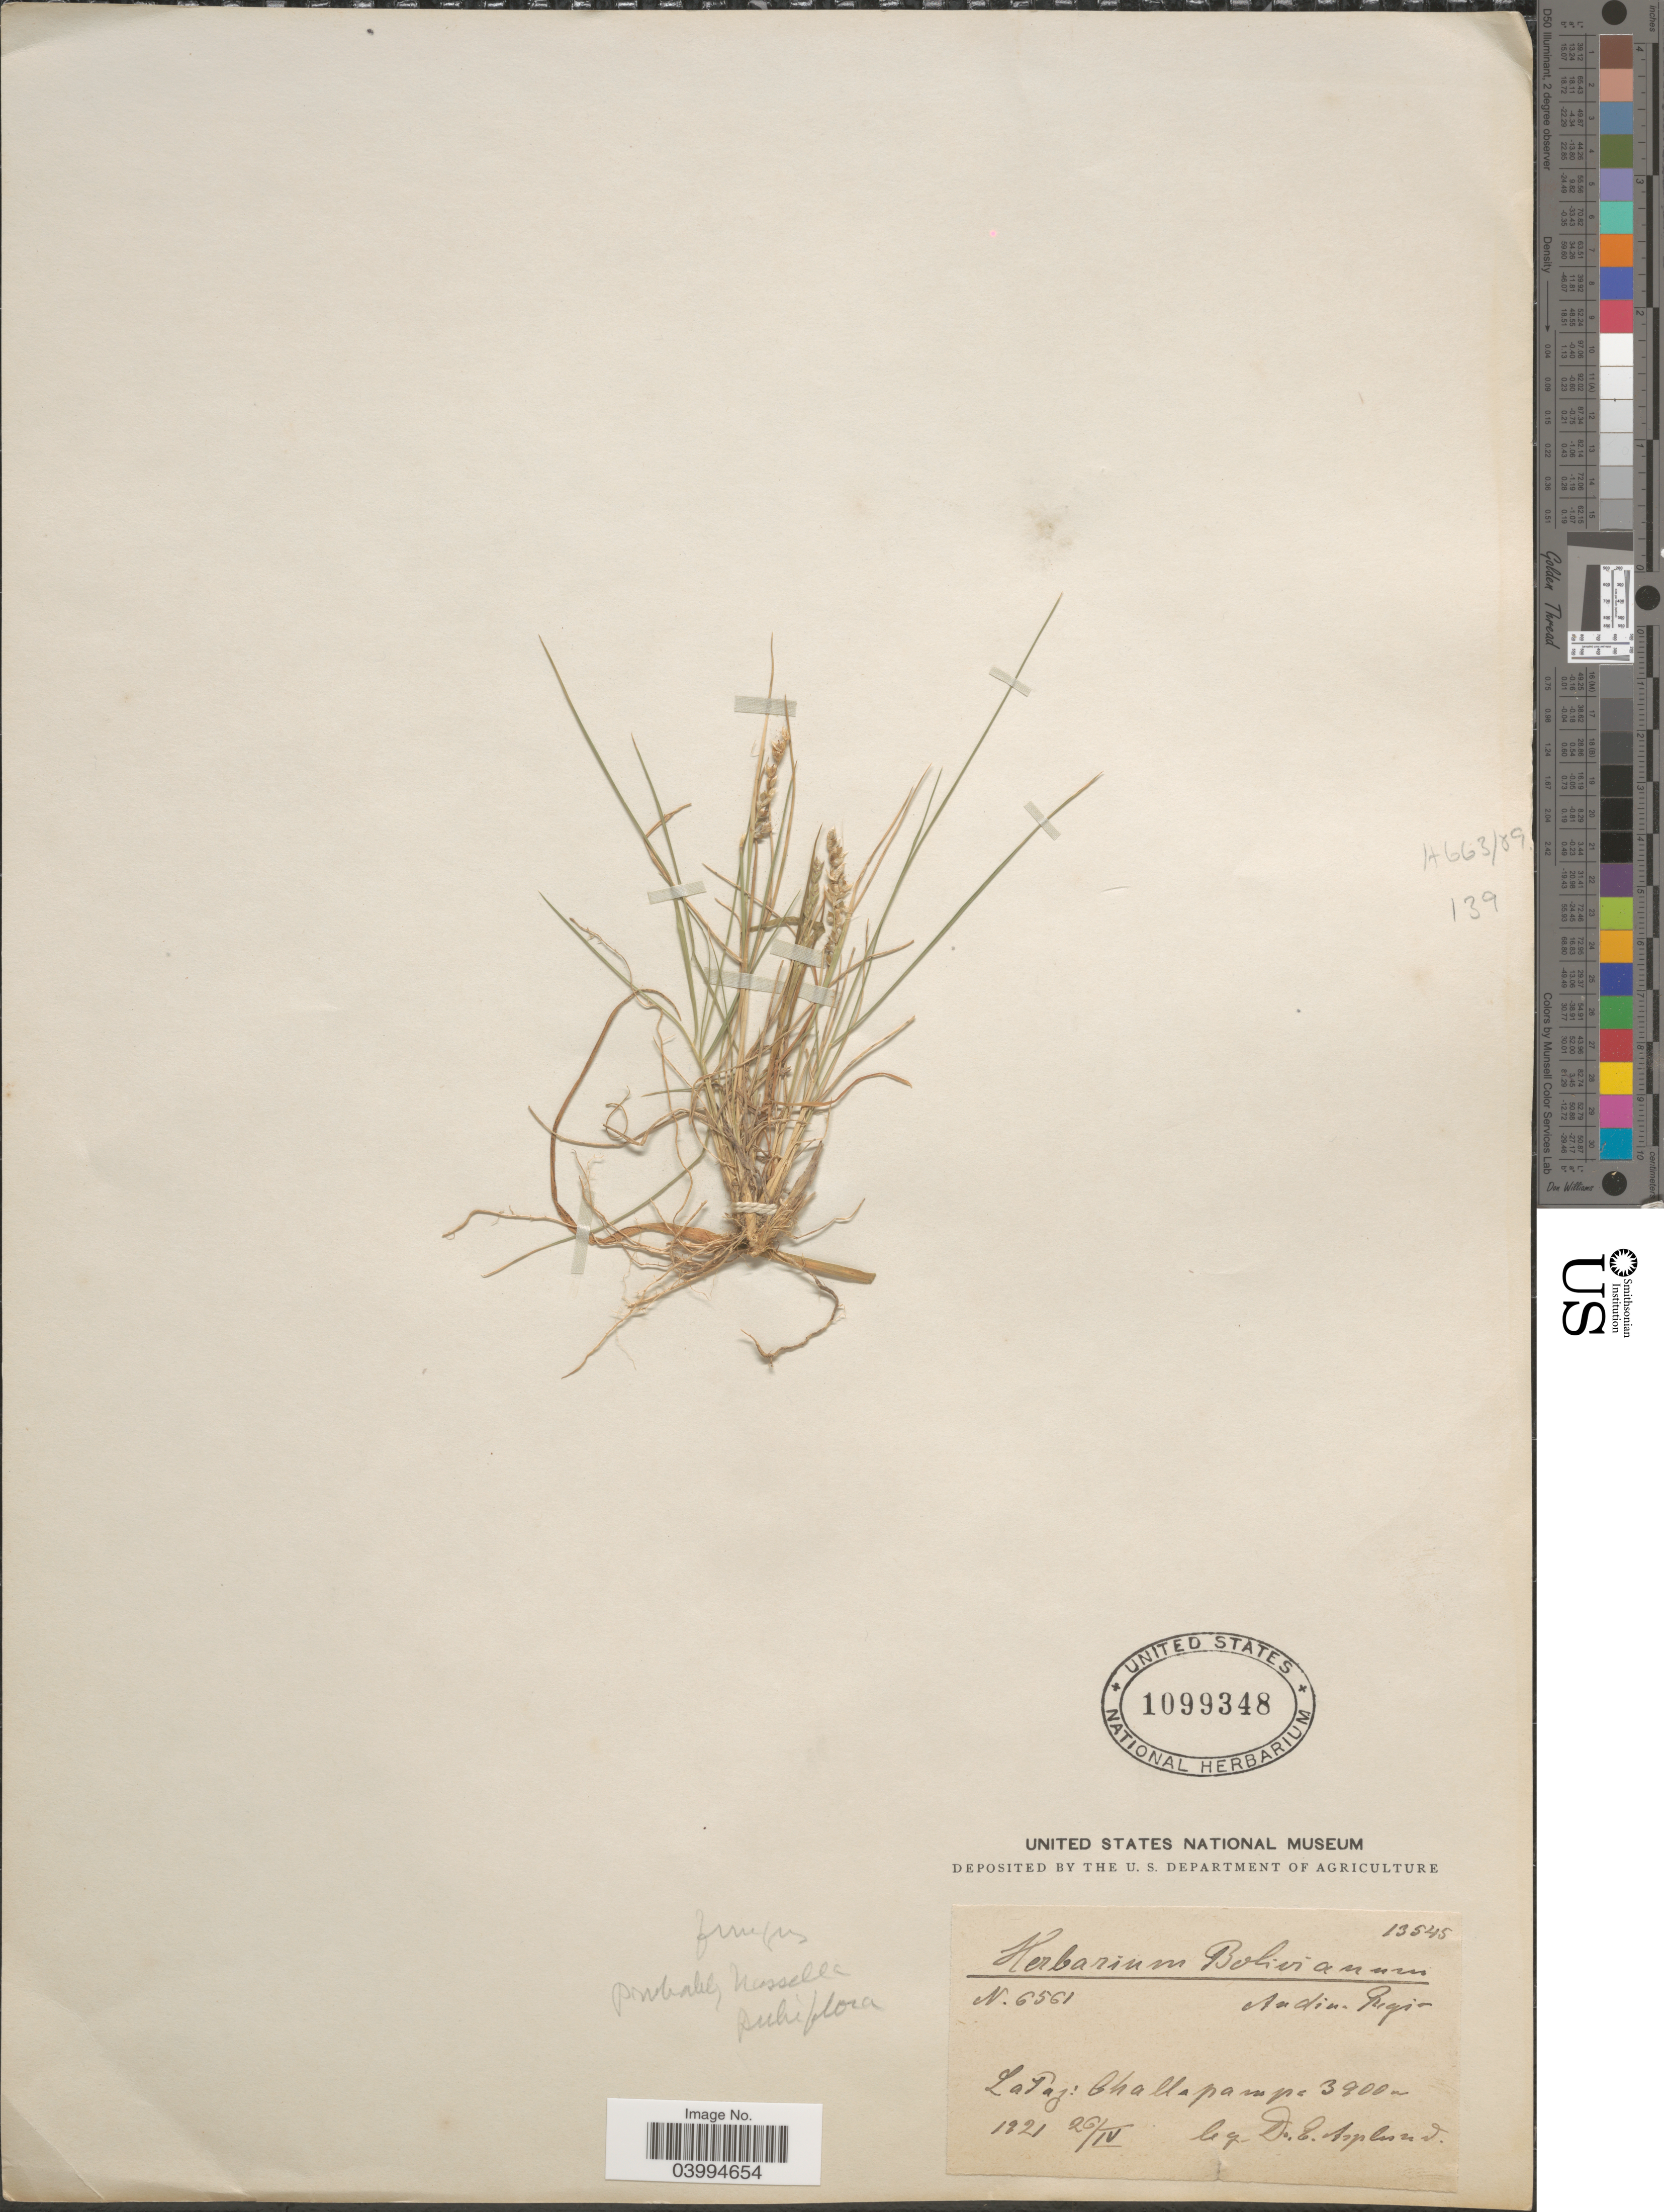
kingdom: Plantae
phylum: Tracheophyta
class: Liliopsida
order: Poales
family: Poaceae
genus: Nassella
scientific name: Nassella pubiflora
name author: (Trin. & Rupr.) É. Desv.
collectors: E. Asplund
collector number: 6561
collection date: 1921-04-26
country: Bolivia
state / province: La Paz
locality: Andina Regio. Challapampa.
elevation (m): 3900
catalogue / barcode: US 1099348